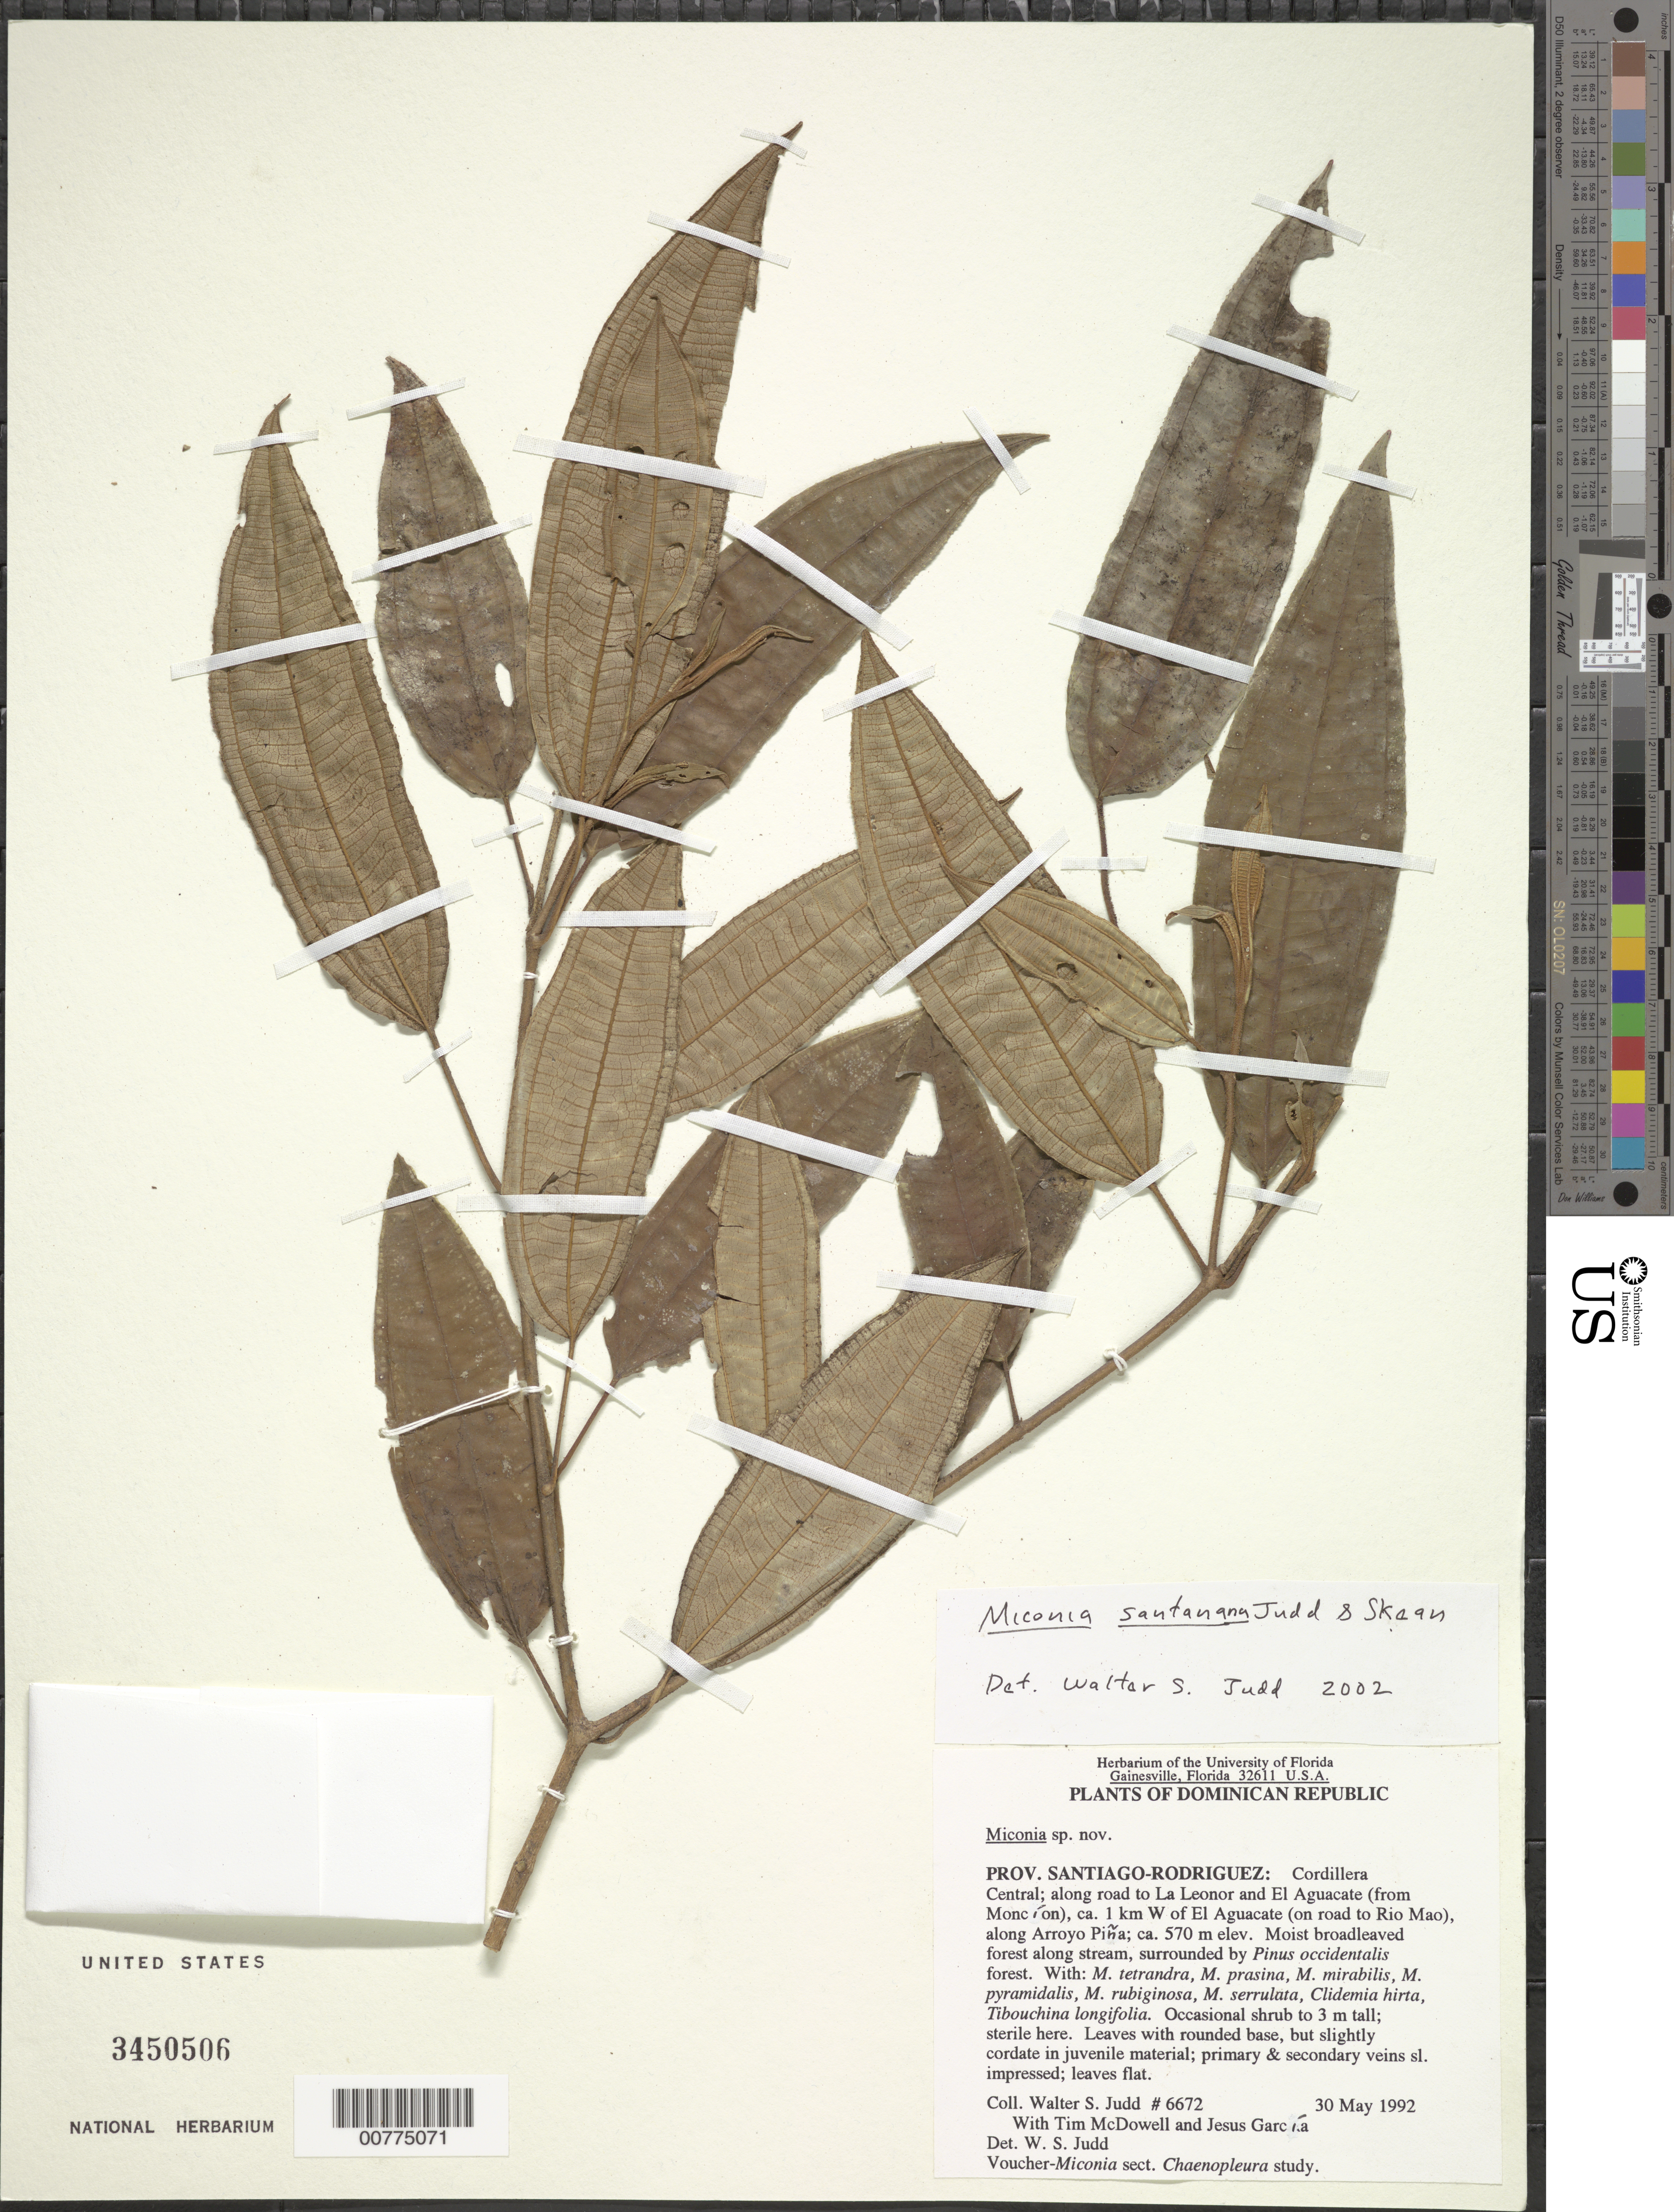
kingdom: Plantae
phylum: Tracheophyta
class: Magnoliopsida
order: Myrtales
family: Melastomataceae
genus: Miconia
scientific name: Miconia santanana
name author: Judd & Skean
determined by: Judd, Walter S.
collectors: W. S. Judd, T. McDowell & J. García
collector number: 6672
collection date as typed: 30 May 1992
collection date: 1992-05-30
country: Dominican Republic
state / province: Santiago Rodríguez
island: Hispaniola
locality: Cordillera Central, along road to La Leonor and El Aguacate (from Monción), 1 km W of El Aguacate (on road to Mao River), along Arroyo Piña.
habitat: Moist broadleaved forest along stream, surrounded by Pinus occidentalis forest, with M. Tetrandra, M. prasina, etc.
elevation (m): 570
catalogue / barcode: US 3450506